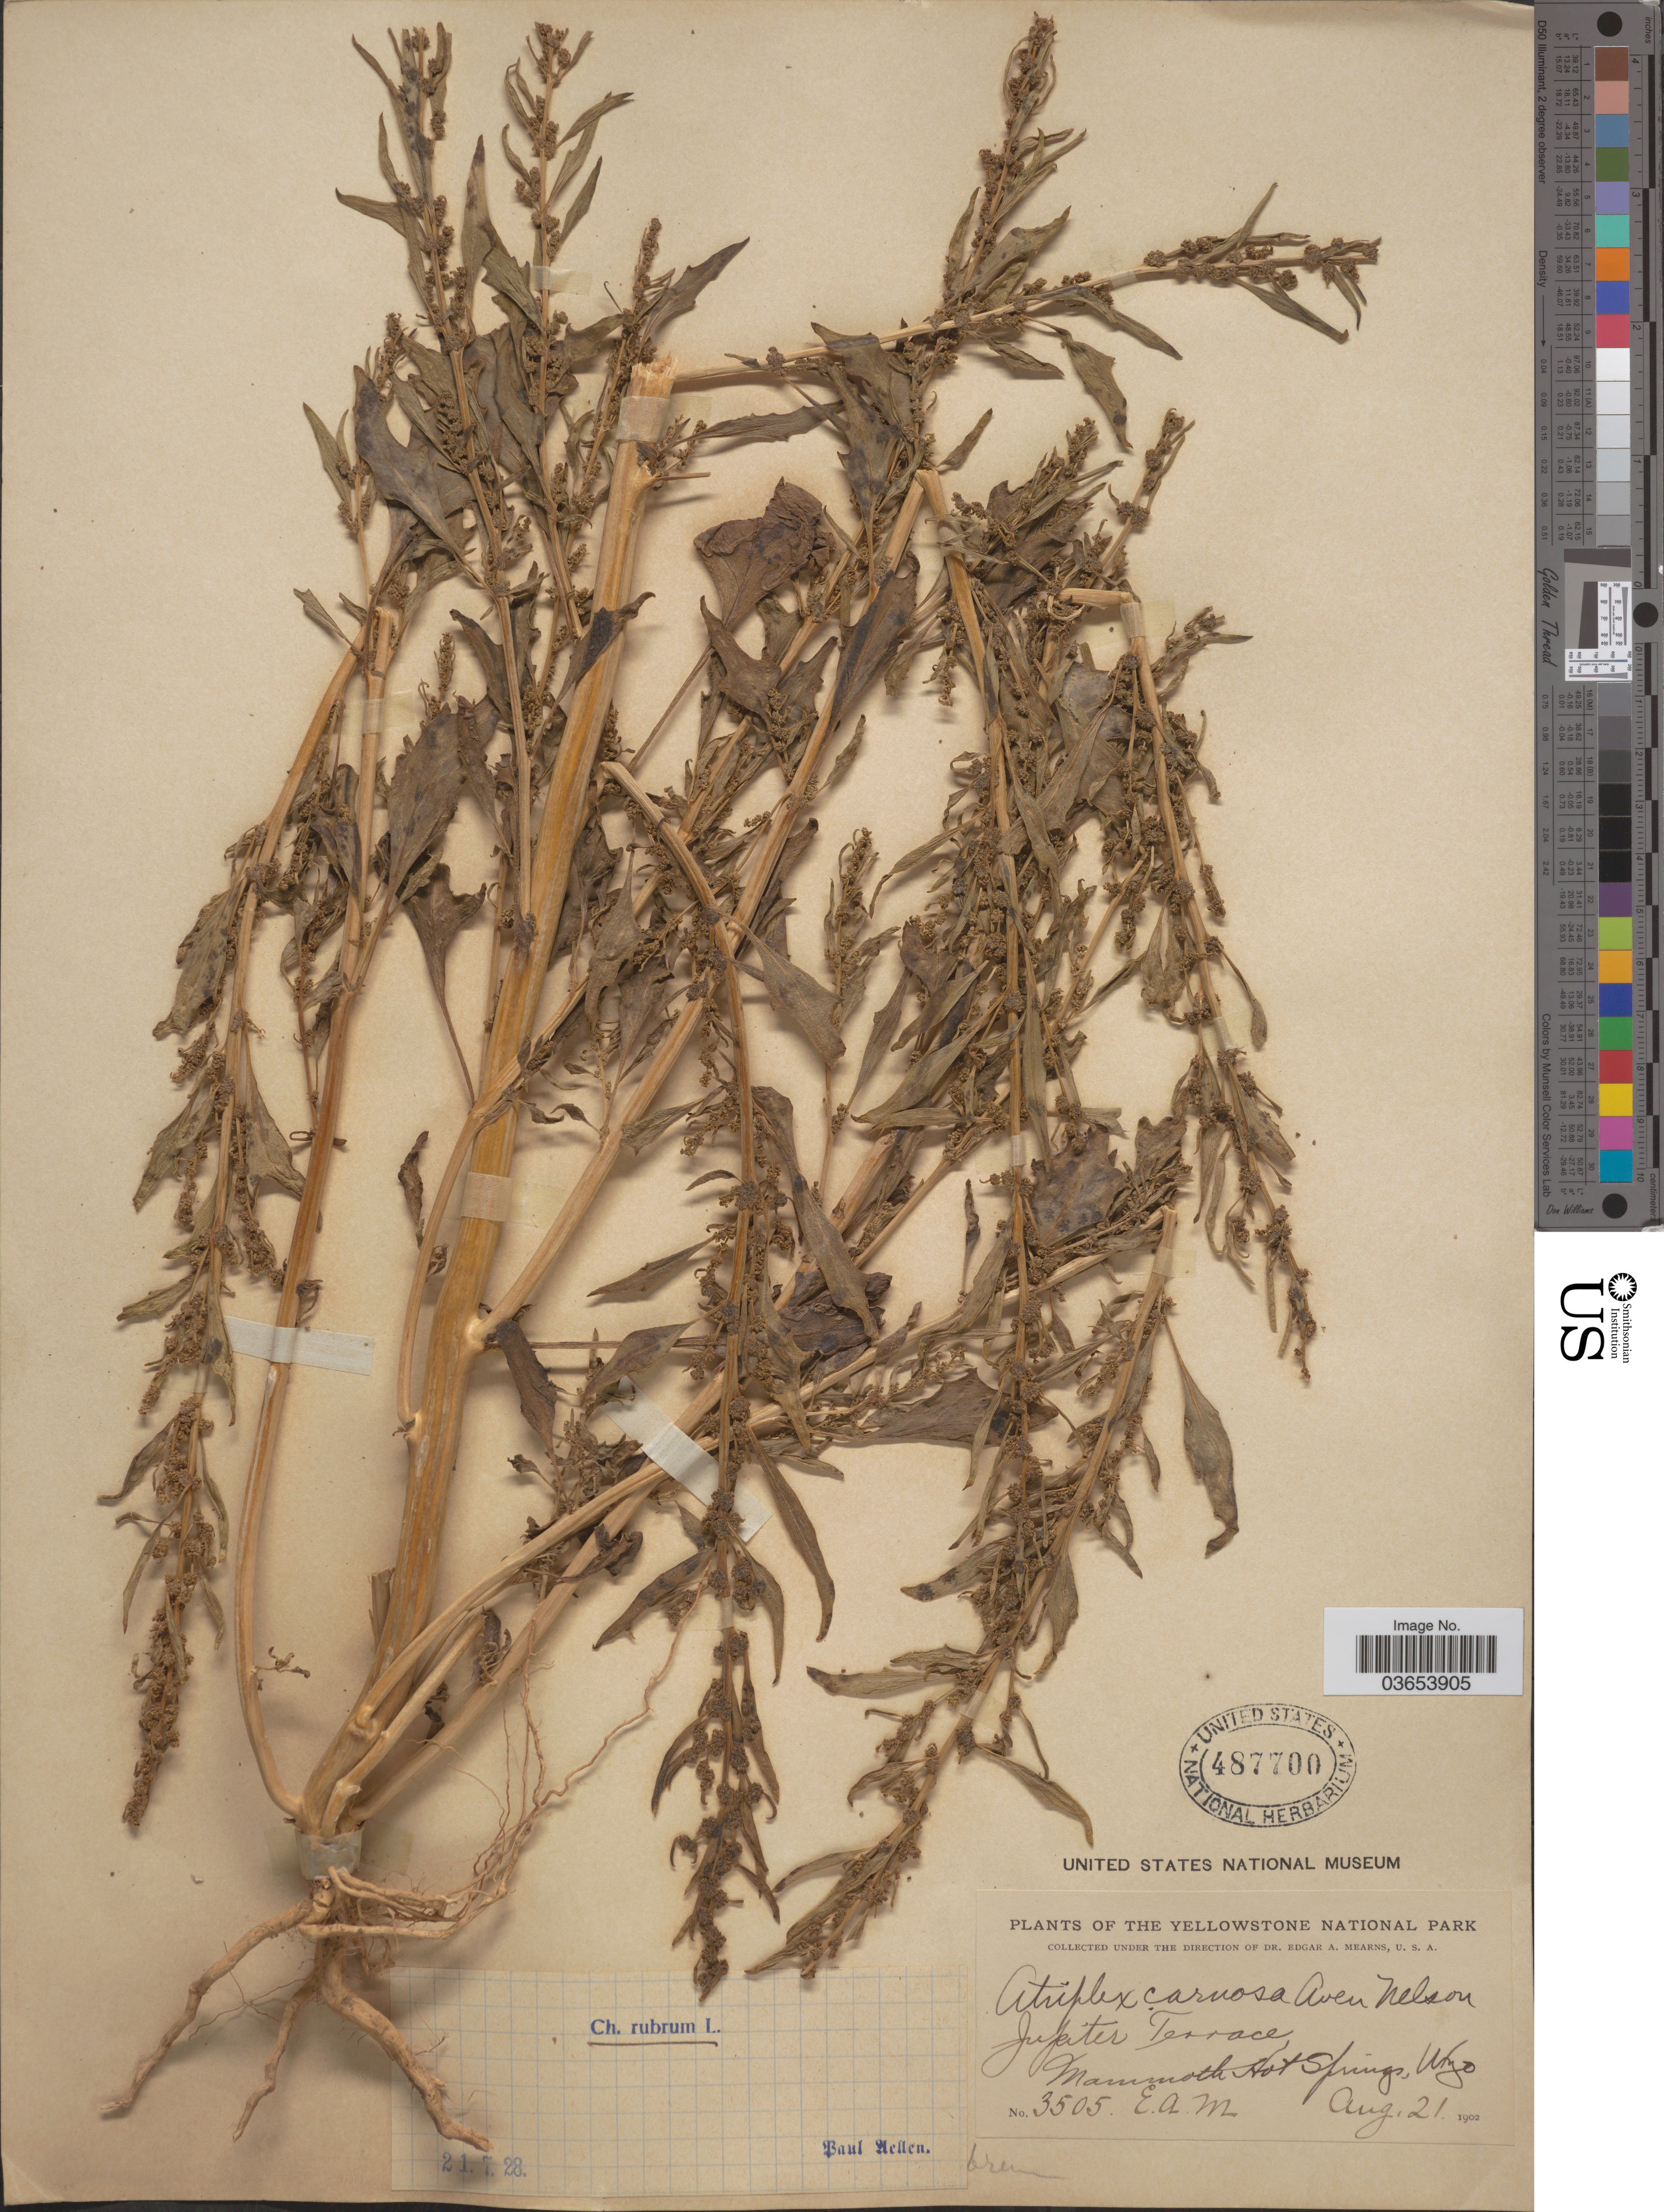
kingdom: Plantae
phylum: Tracheophyta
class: Magnoliopsida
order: Caryophyllales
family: Amaranthaceae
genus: Chenopodium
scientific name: Chenopodium rubrum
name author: L.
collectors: E. A. Mearns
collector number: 3505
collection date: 1902-08-21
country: United States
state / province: Wyoming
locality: Yellowstone National Park. Jupiter Terrace. Mammoth Hot Springs.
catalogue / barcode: US 487700